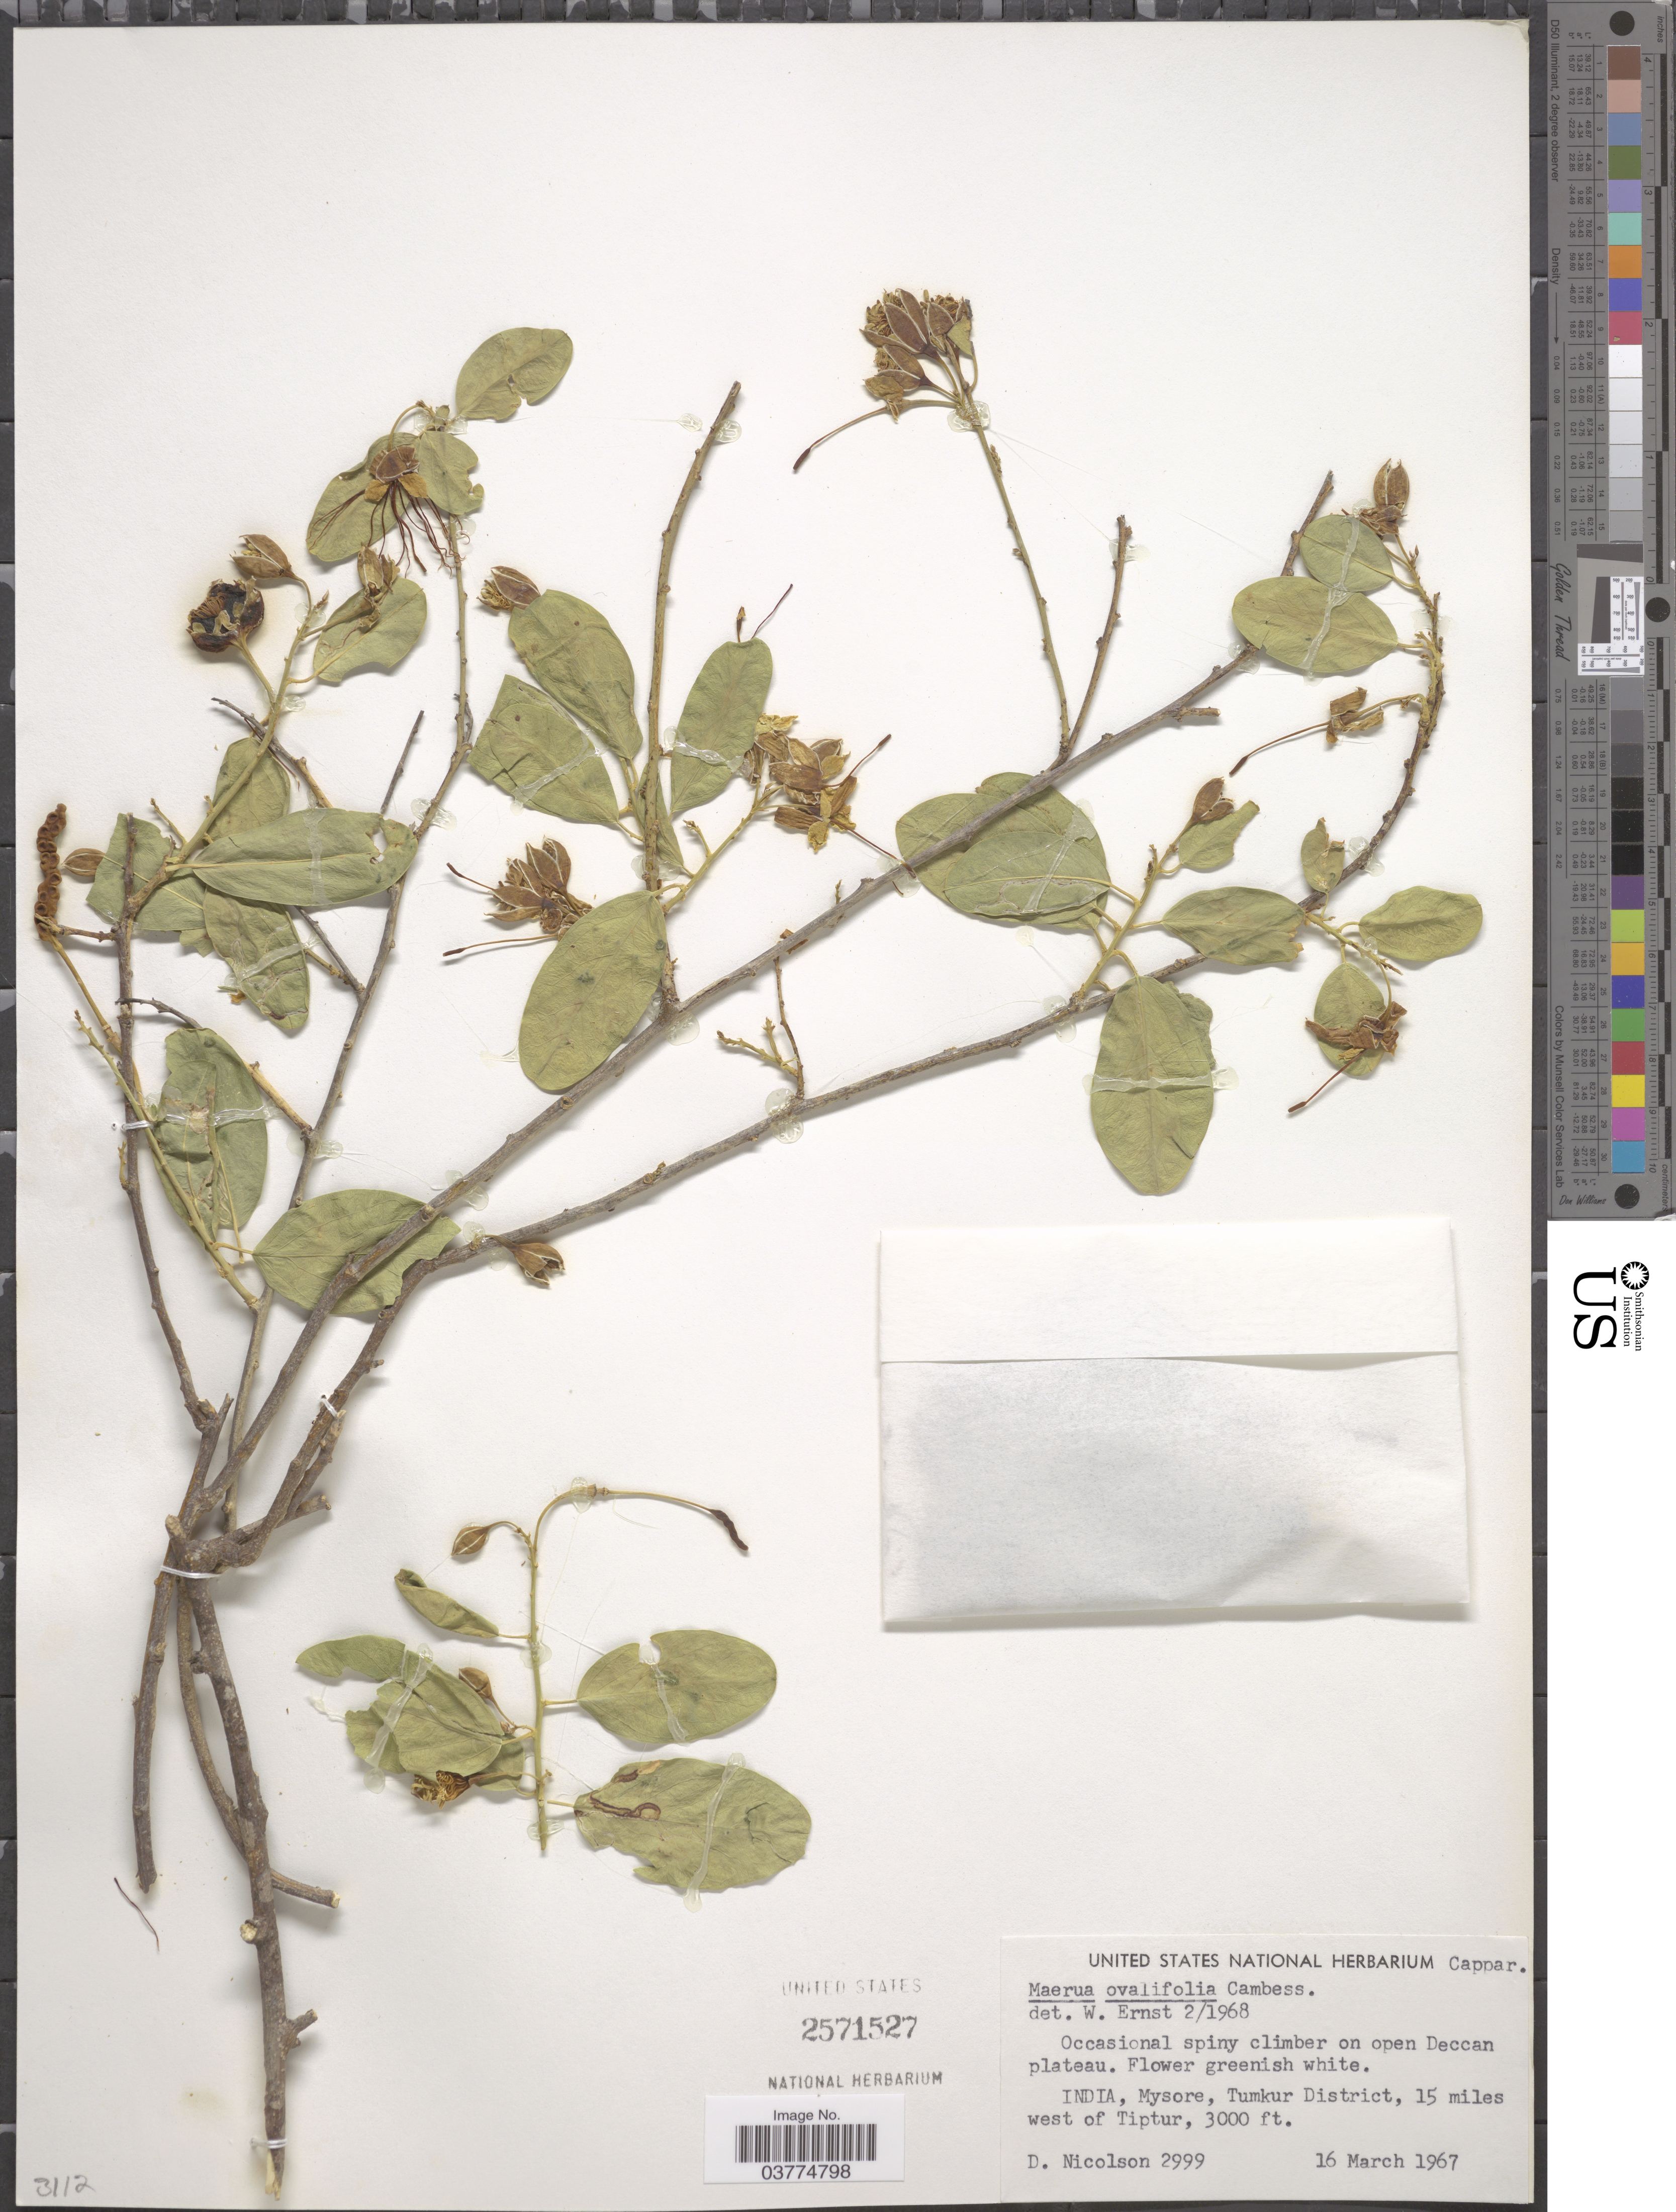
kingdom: Plantae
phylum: Tracheophyta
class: Magnoliopsida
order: Brassicales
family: Capparaceae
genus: Maerua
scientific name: Maerua ovalifolia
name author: Cambess.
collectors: D. H. Nicolson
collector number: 2999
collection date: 1967-03-16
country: India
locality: Mysore, Tumkur District, 15 miles west of Tiptur.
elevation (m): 914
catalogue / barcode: US 2571527